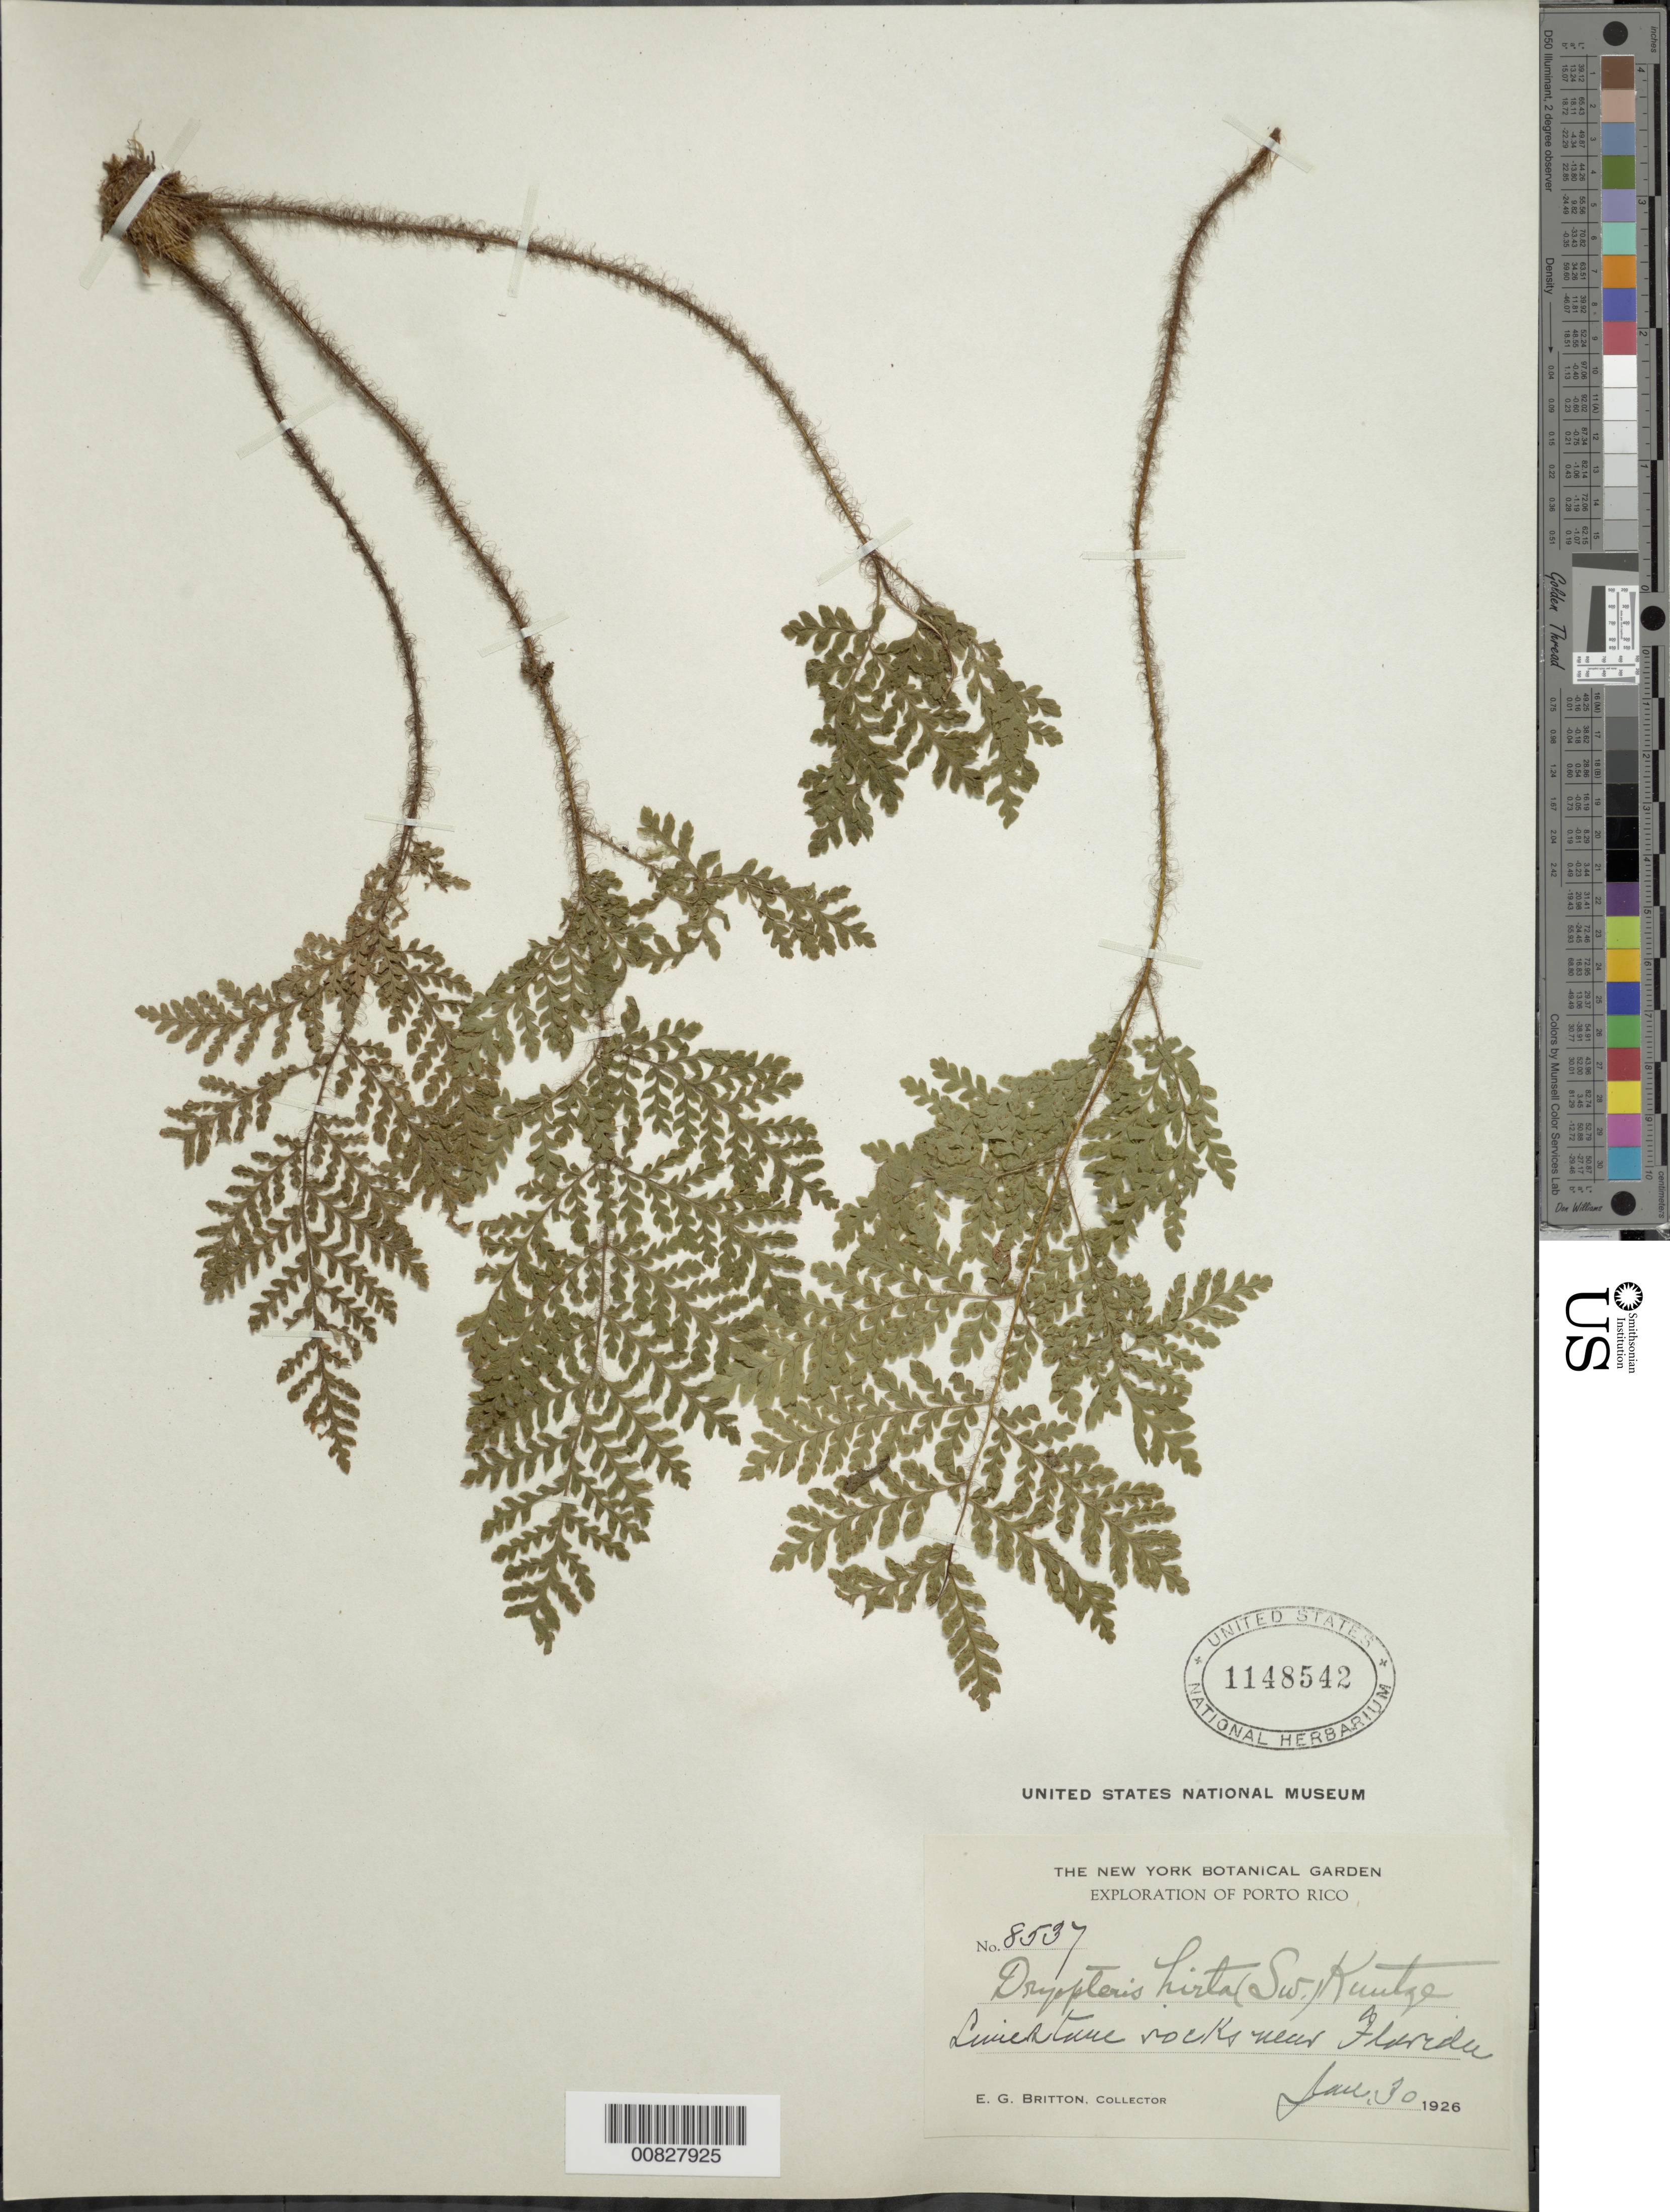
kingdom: Plantae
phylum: Tracheophyta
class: Polypodiopsida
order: Polypodiales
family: Dryopteridaceae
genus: Ctenitis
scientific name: Ctenitis hirta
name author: (Sw.) Ching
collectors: E. G. Britton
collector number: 8537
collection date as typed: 30 Jun 1926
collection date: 1926-06-30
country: Puerto Rico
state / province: Florida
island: Puerto Rico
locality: Florida vicinity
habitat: Limestone rocks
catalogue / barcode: US 1148542